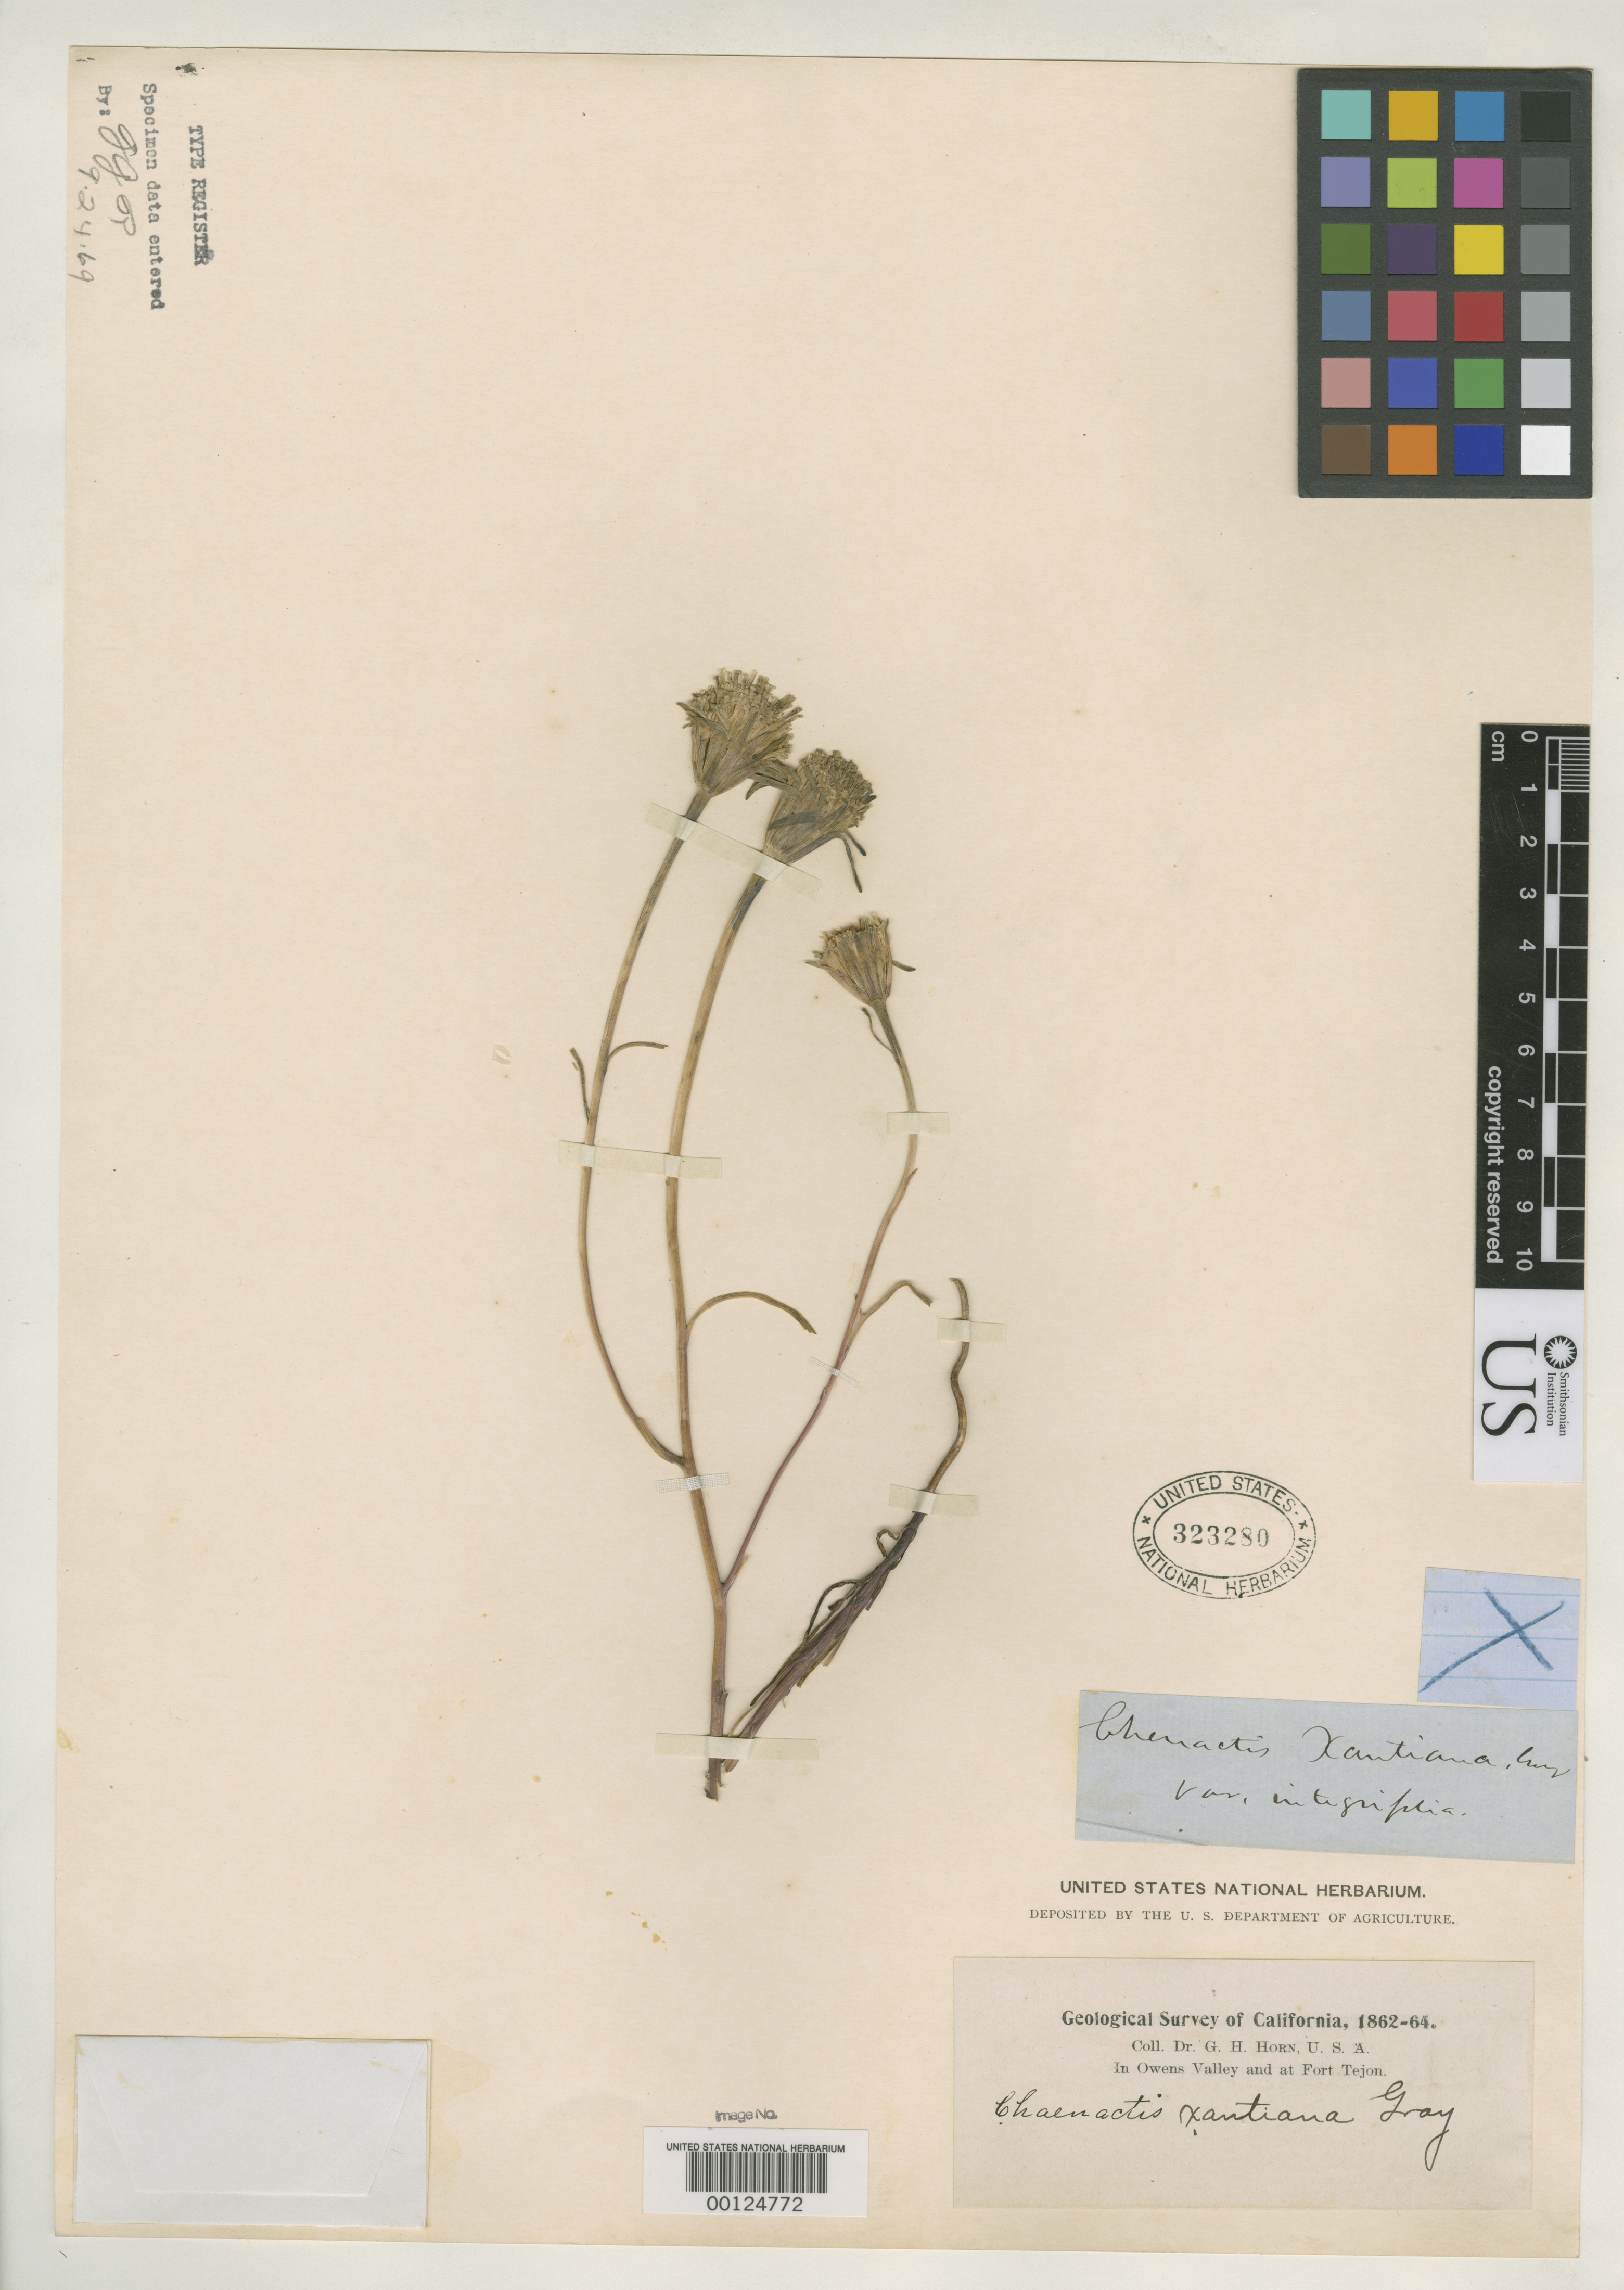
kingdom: Plantae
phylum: Tracheophyta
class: Magnoliopsida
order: Asterales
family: Asteraceae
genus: Chaenactis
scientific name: Chaenactis xantiana var. integrifolia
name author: A. Gray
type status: Type Collection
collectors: G. Horn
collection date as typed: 1862 to -- --- 1864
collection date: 1862/1864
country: United States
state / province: California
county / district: Kern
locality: Fort Tejon.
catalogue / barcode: US 323280